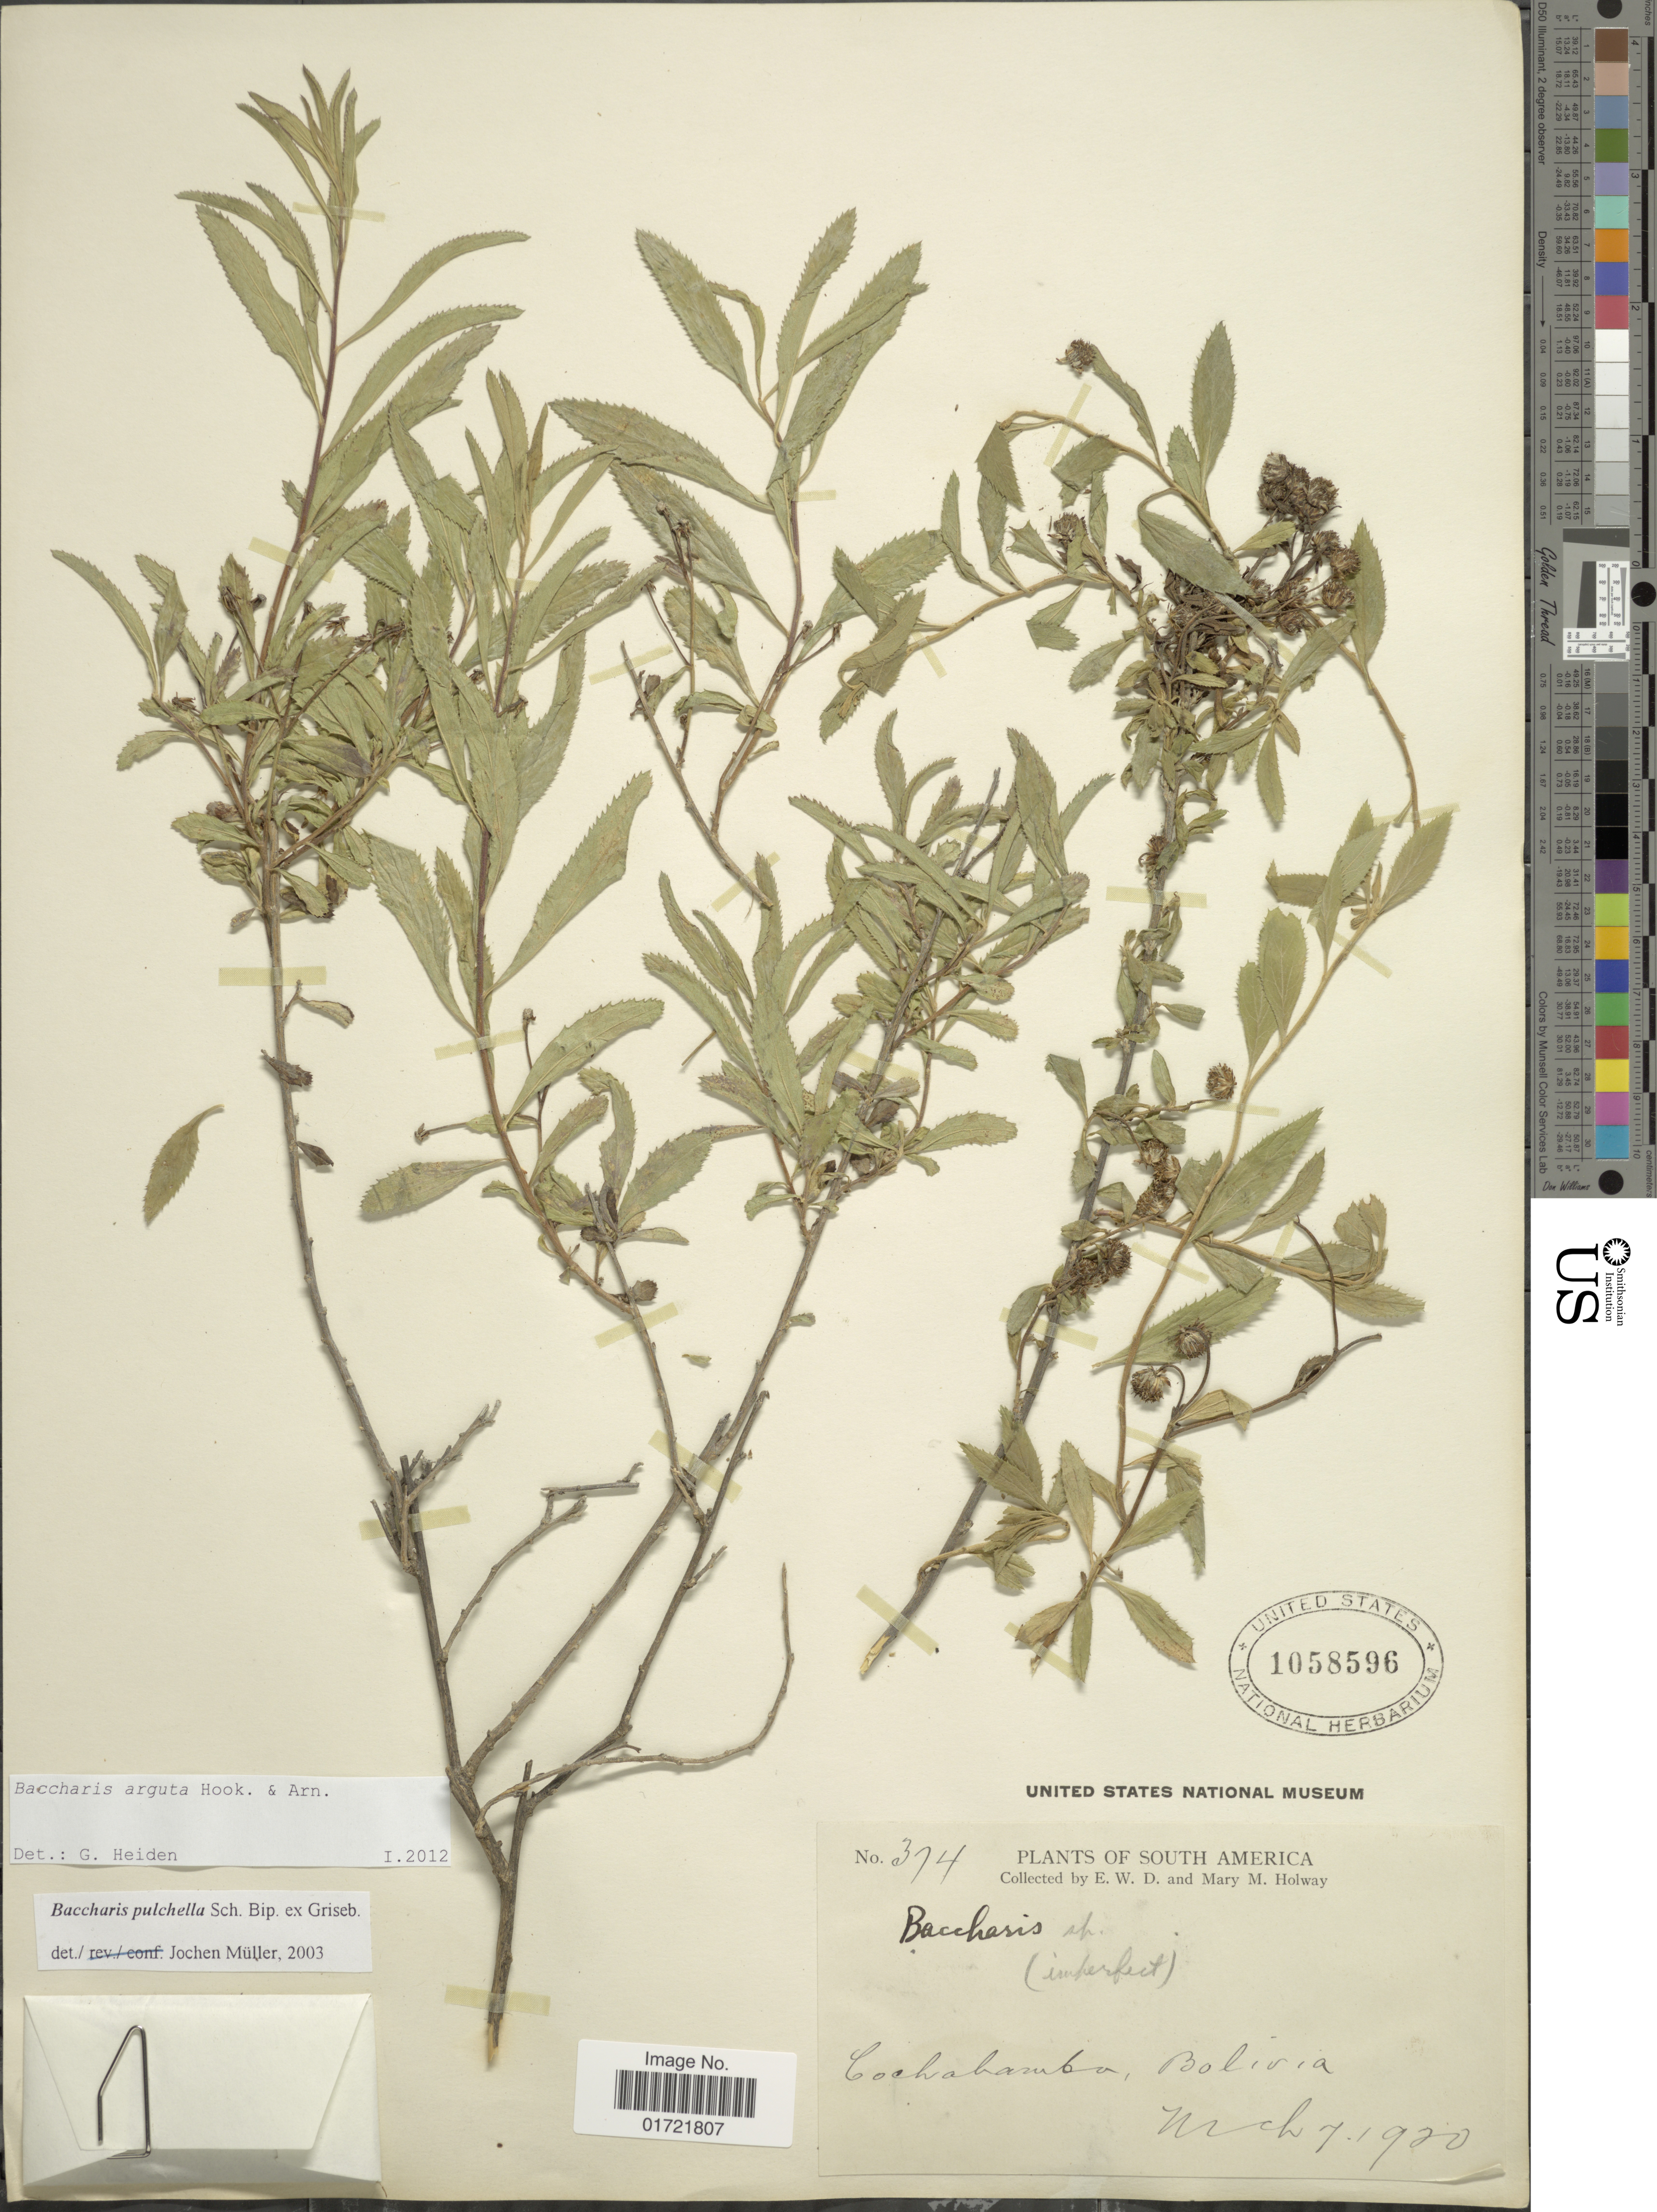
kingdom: Plantae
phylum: Tracheophyta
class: Magnoliopsida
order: Asterales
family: Asteraceae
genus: Baccharis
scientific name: Baccharis arguta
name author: Gillies ex Hook. & Arn.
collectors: E. W. D. Holway & M. M. Holway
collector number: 374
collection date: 1920-03-07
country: Bolivia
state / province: Cochabamba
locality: Cochabamba, Bolivia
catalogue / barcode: US 1058596